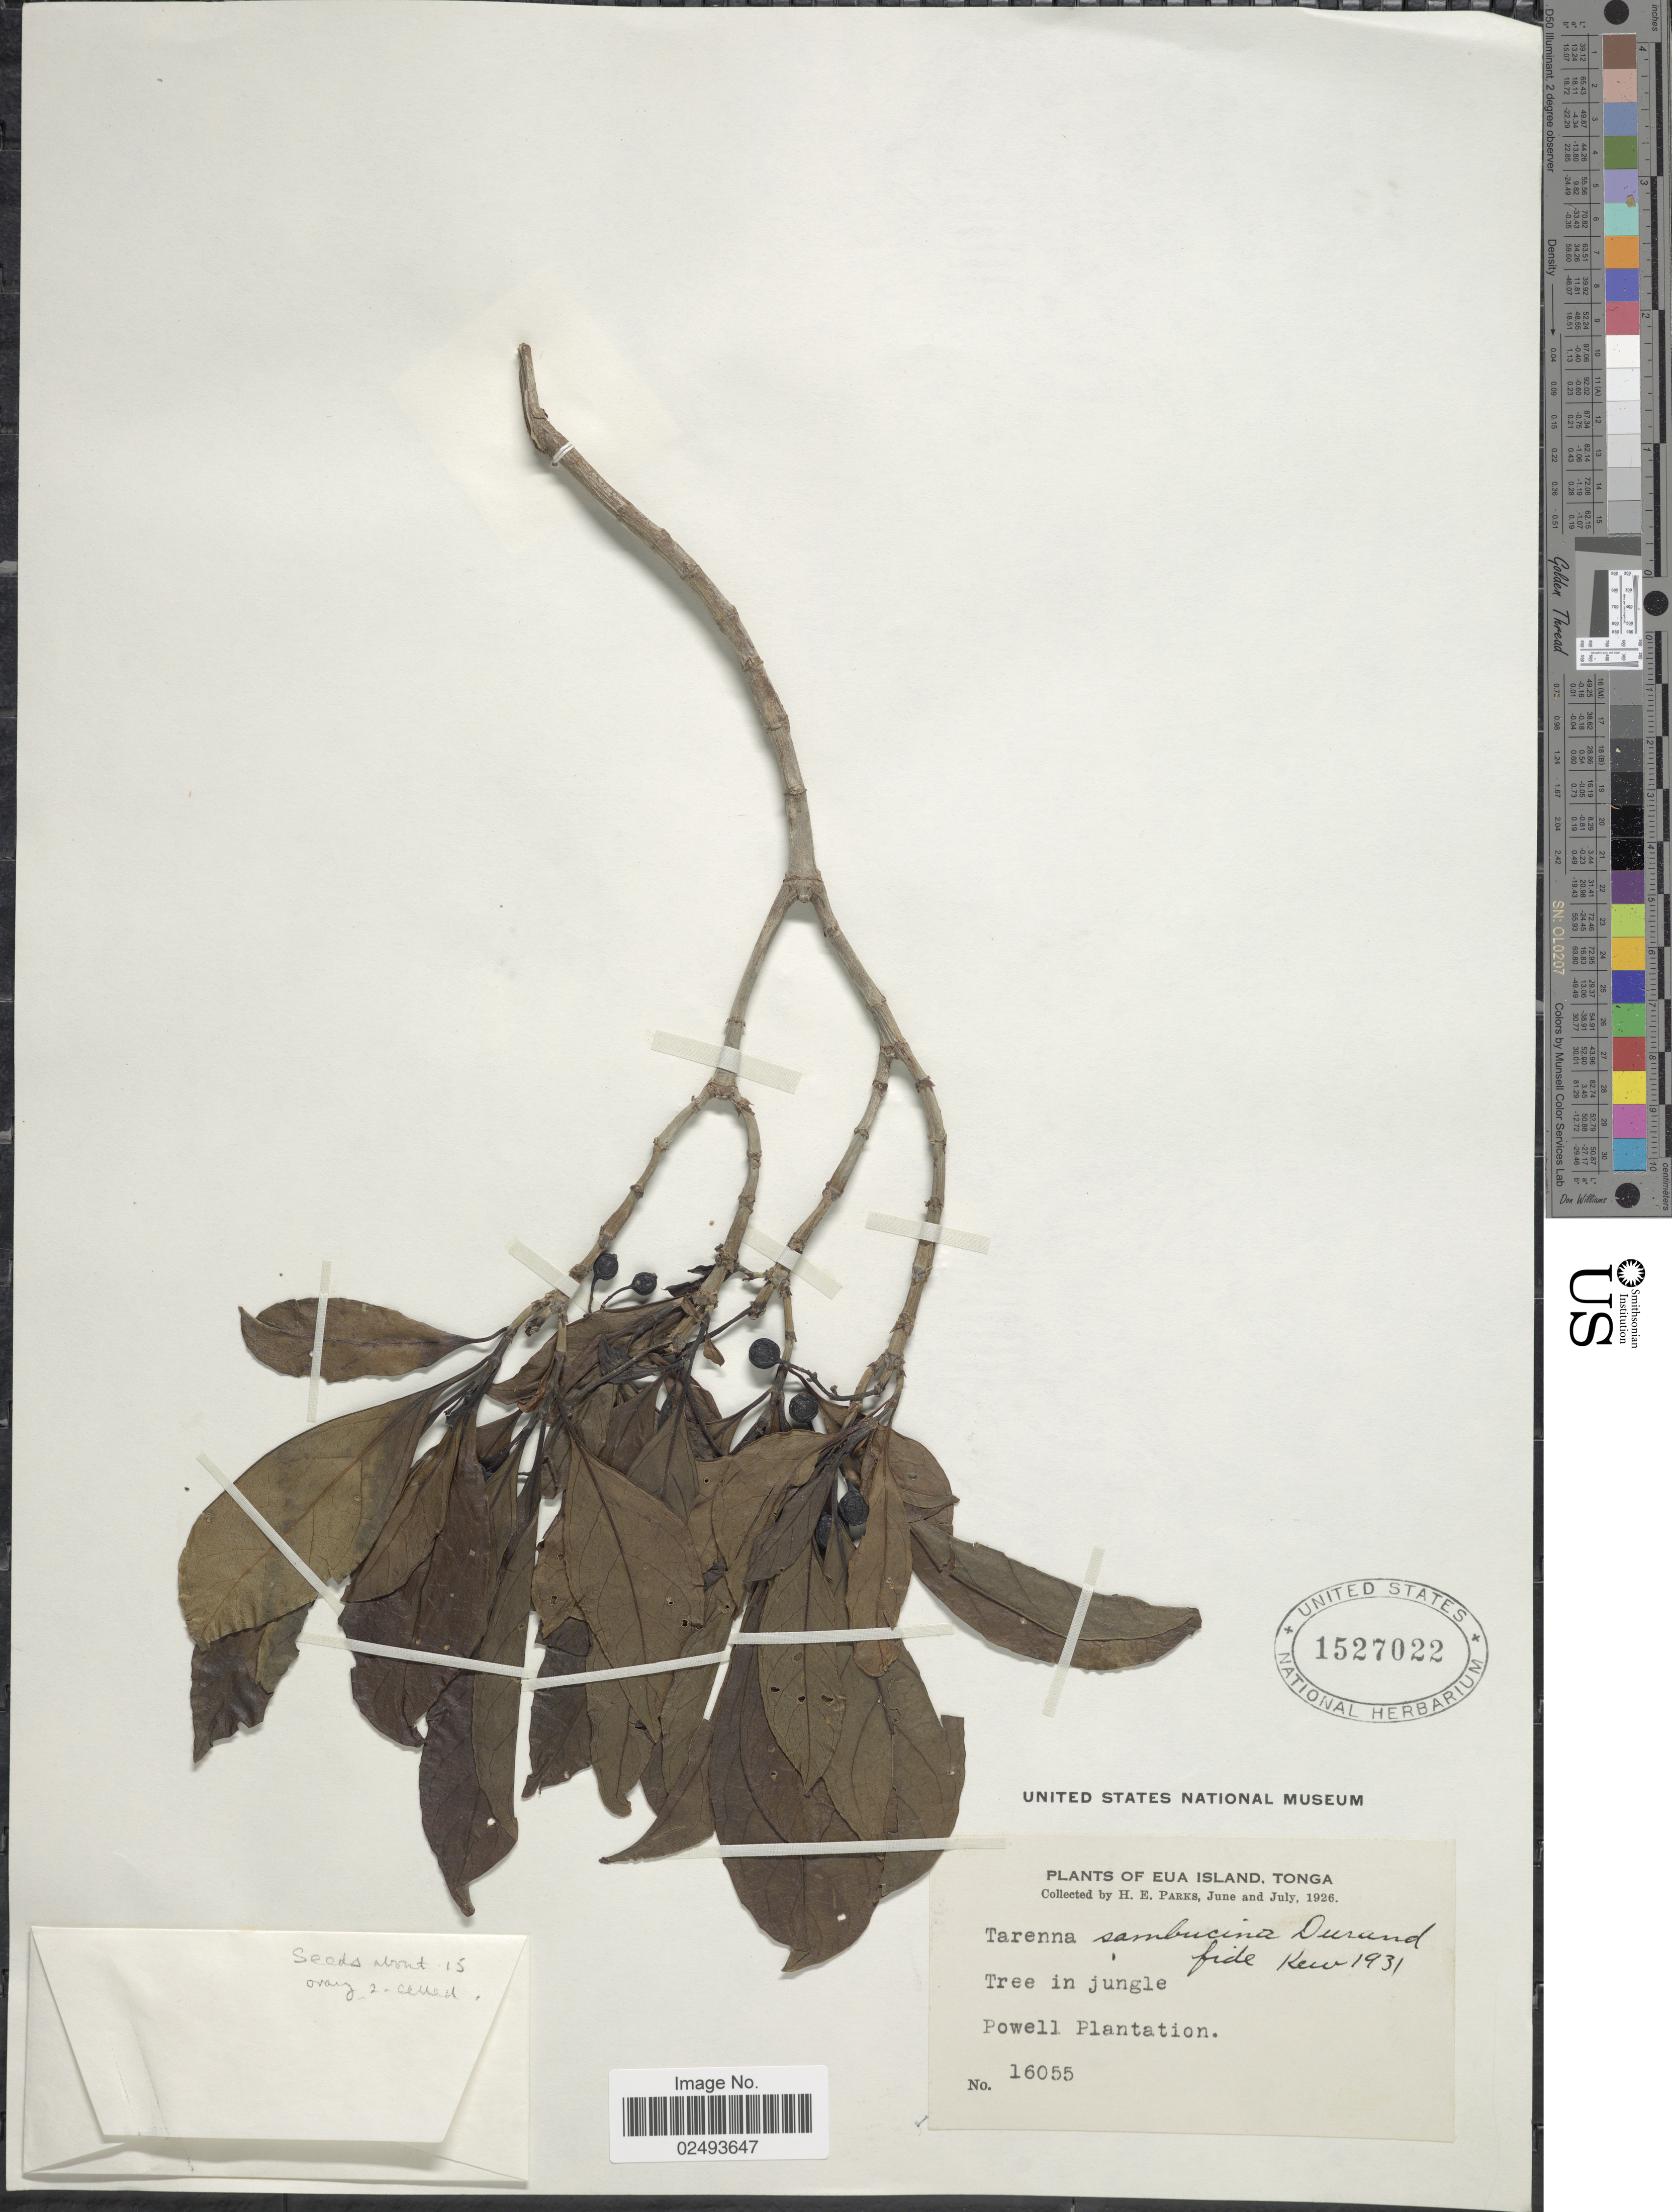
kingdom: Plantae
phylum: Tracheophyta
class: Magnoliopsida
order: Gentianales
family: Rubiaceae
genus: Tarenna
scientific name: Tarenna sambucina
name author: (G. Forst.) Drake ex Durand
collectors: H. E. Parks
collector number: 16055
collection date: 1926-06/1926-07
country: Tonga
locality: Eua Island, Tonga, Powell Plantation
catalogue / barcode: US 1527022